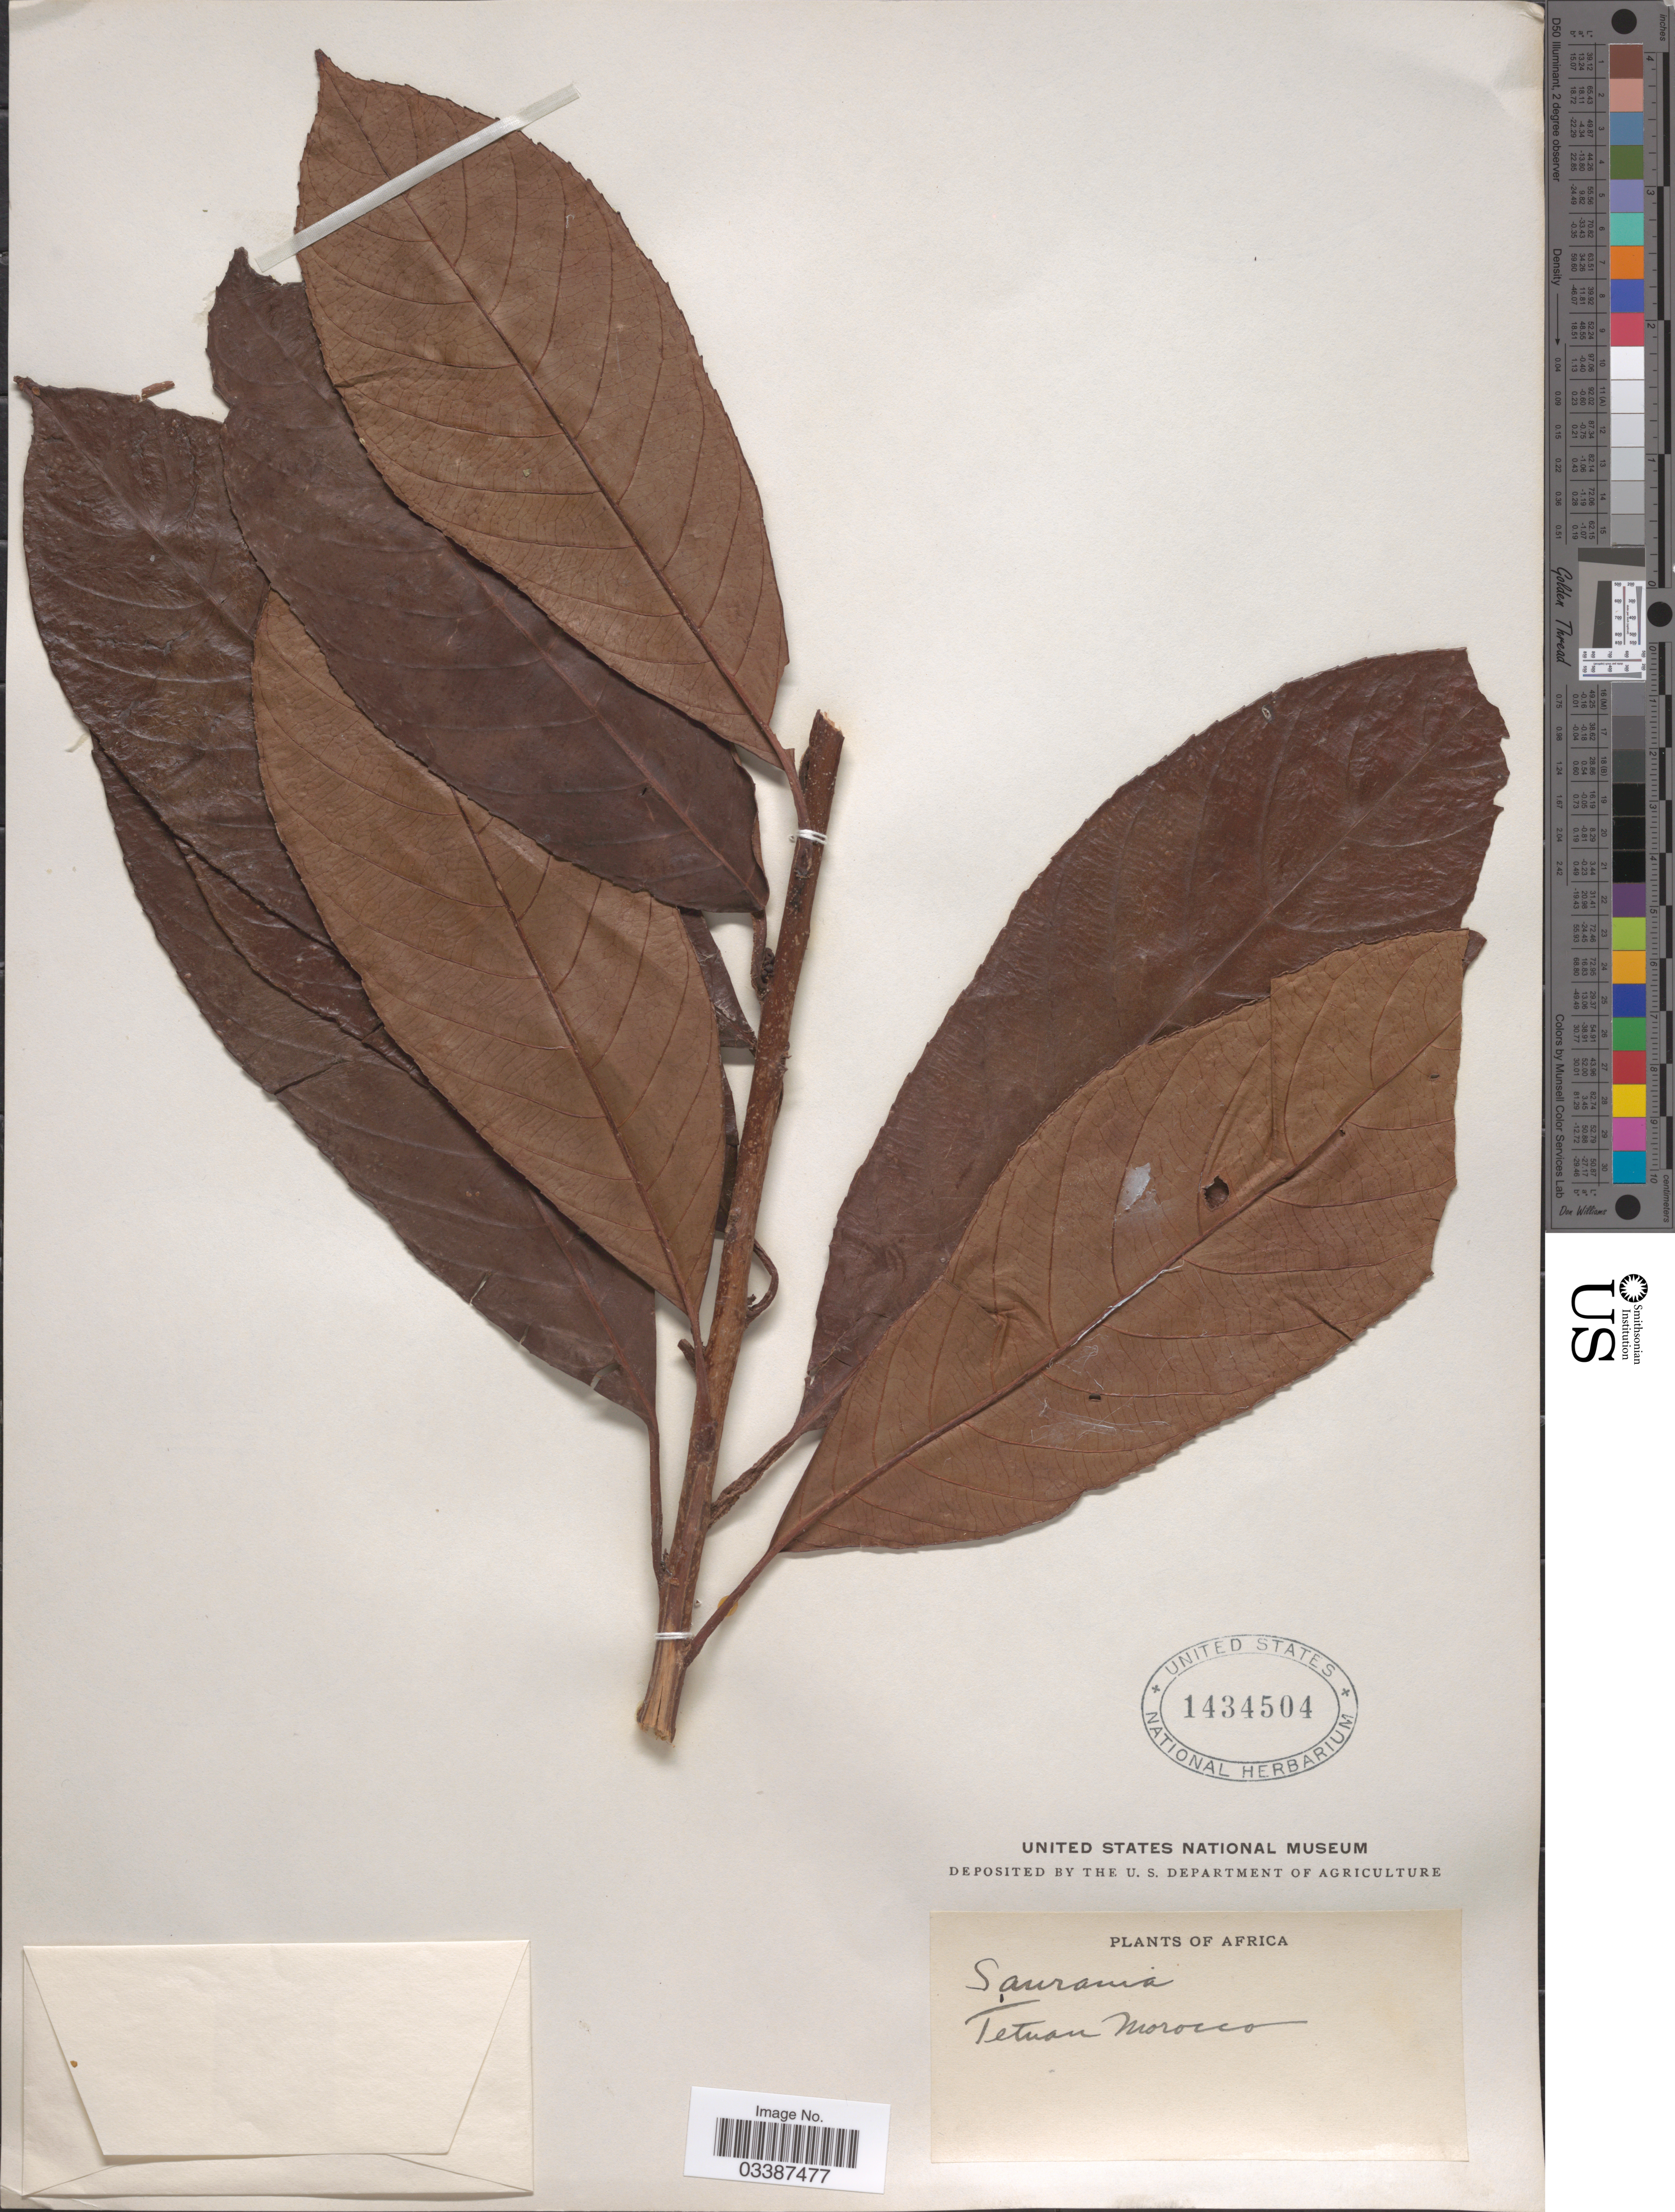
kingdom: Plantae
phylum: Tracheophyta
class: Magnoliopsida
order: Ericales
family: Actinidiaceae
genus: Saurauia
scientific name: Saurauia sp.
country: Morocco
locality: Africa. Tetuan Morocco.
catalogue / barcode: US 1434504